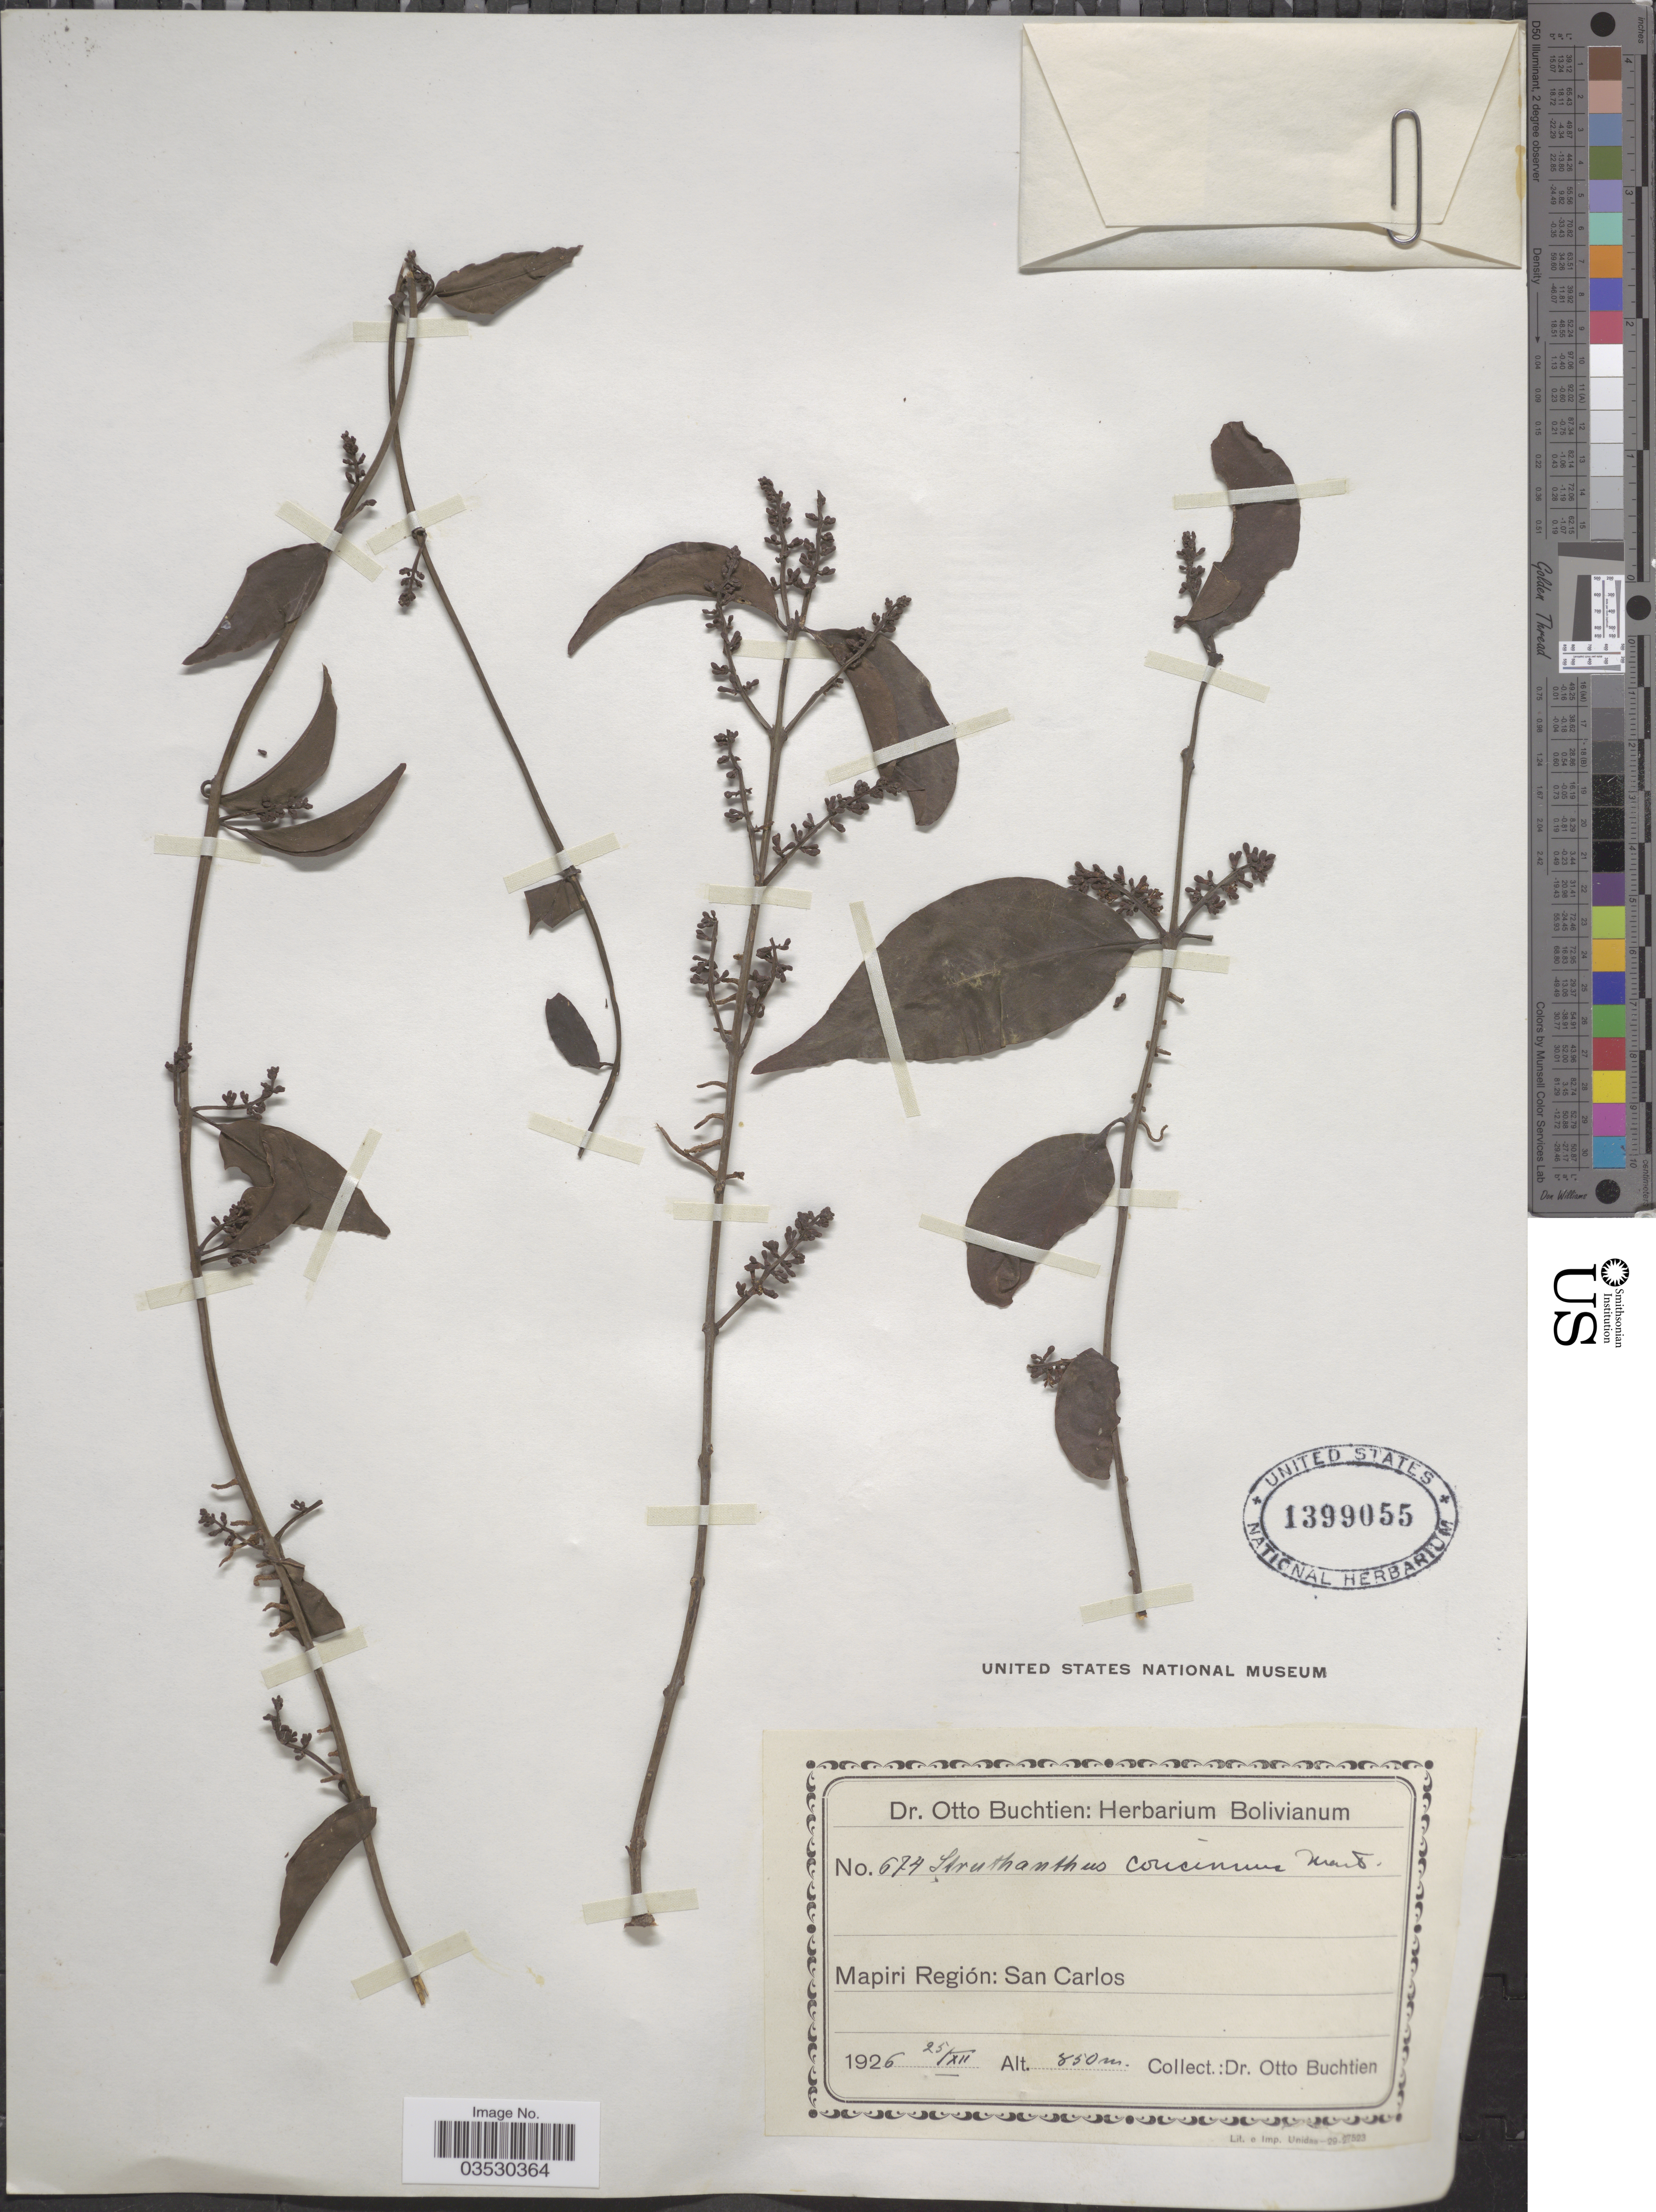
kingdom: Plantae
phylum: Tracheophyta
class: Magnoliopsida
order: Santalales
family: Loranthaceae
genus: Struthanthus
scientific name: Struthanthus concinnus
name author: Mart.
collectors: O. Buchtien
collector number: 674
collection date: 1926-12-25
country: Bolivia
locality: Mapiri Región: San Carlos.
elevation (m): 850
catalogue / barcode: US 1399055